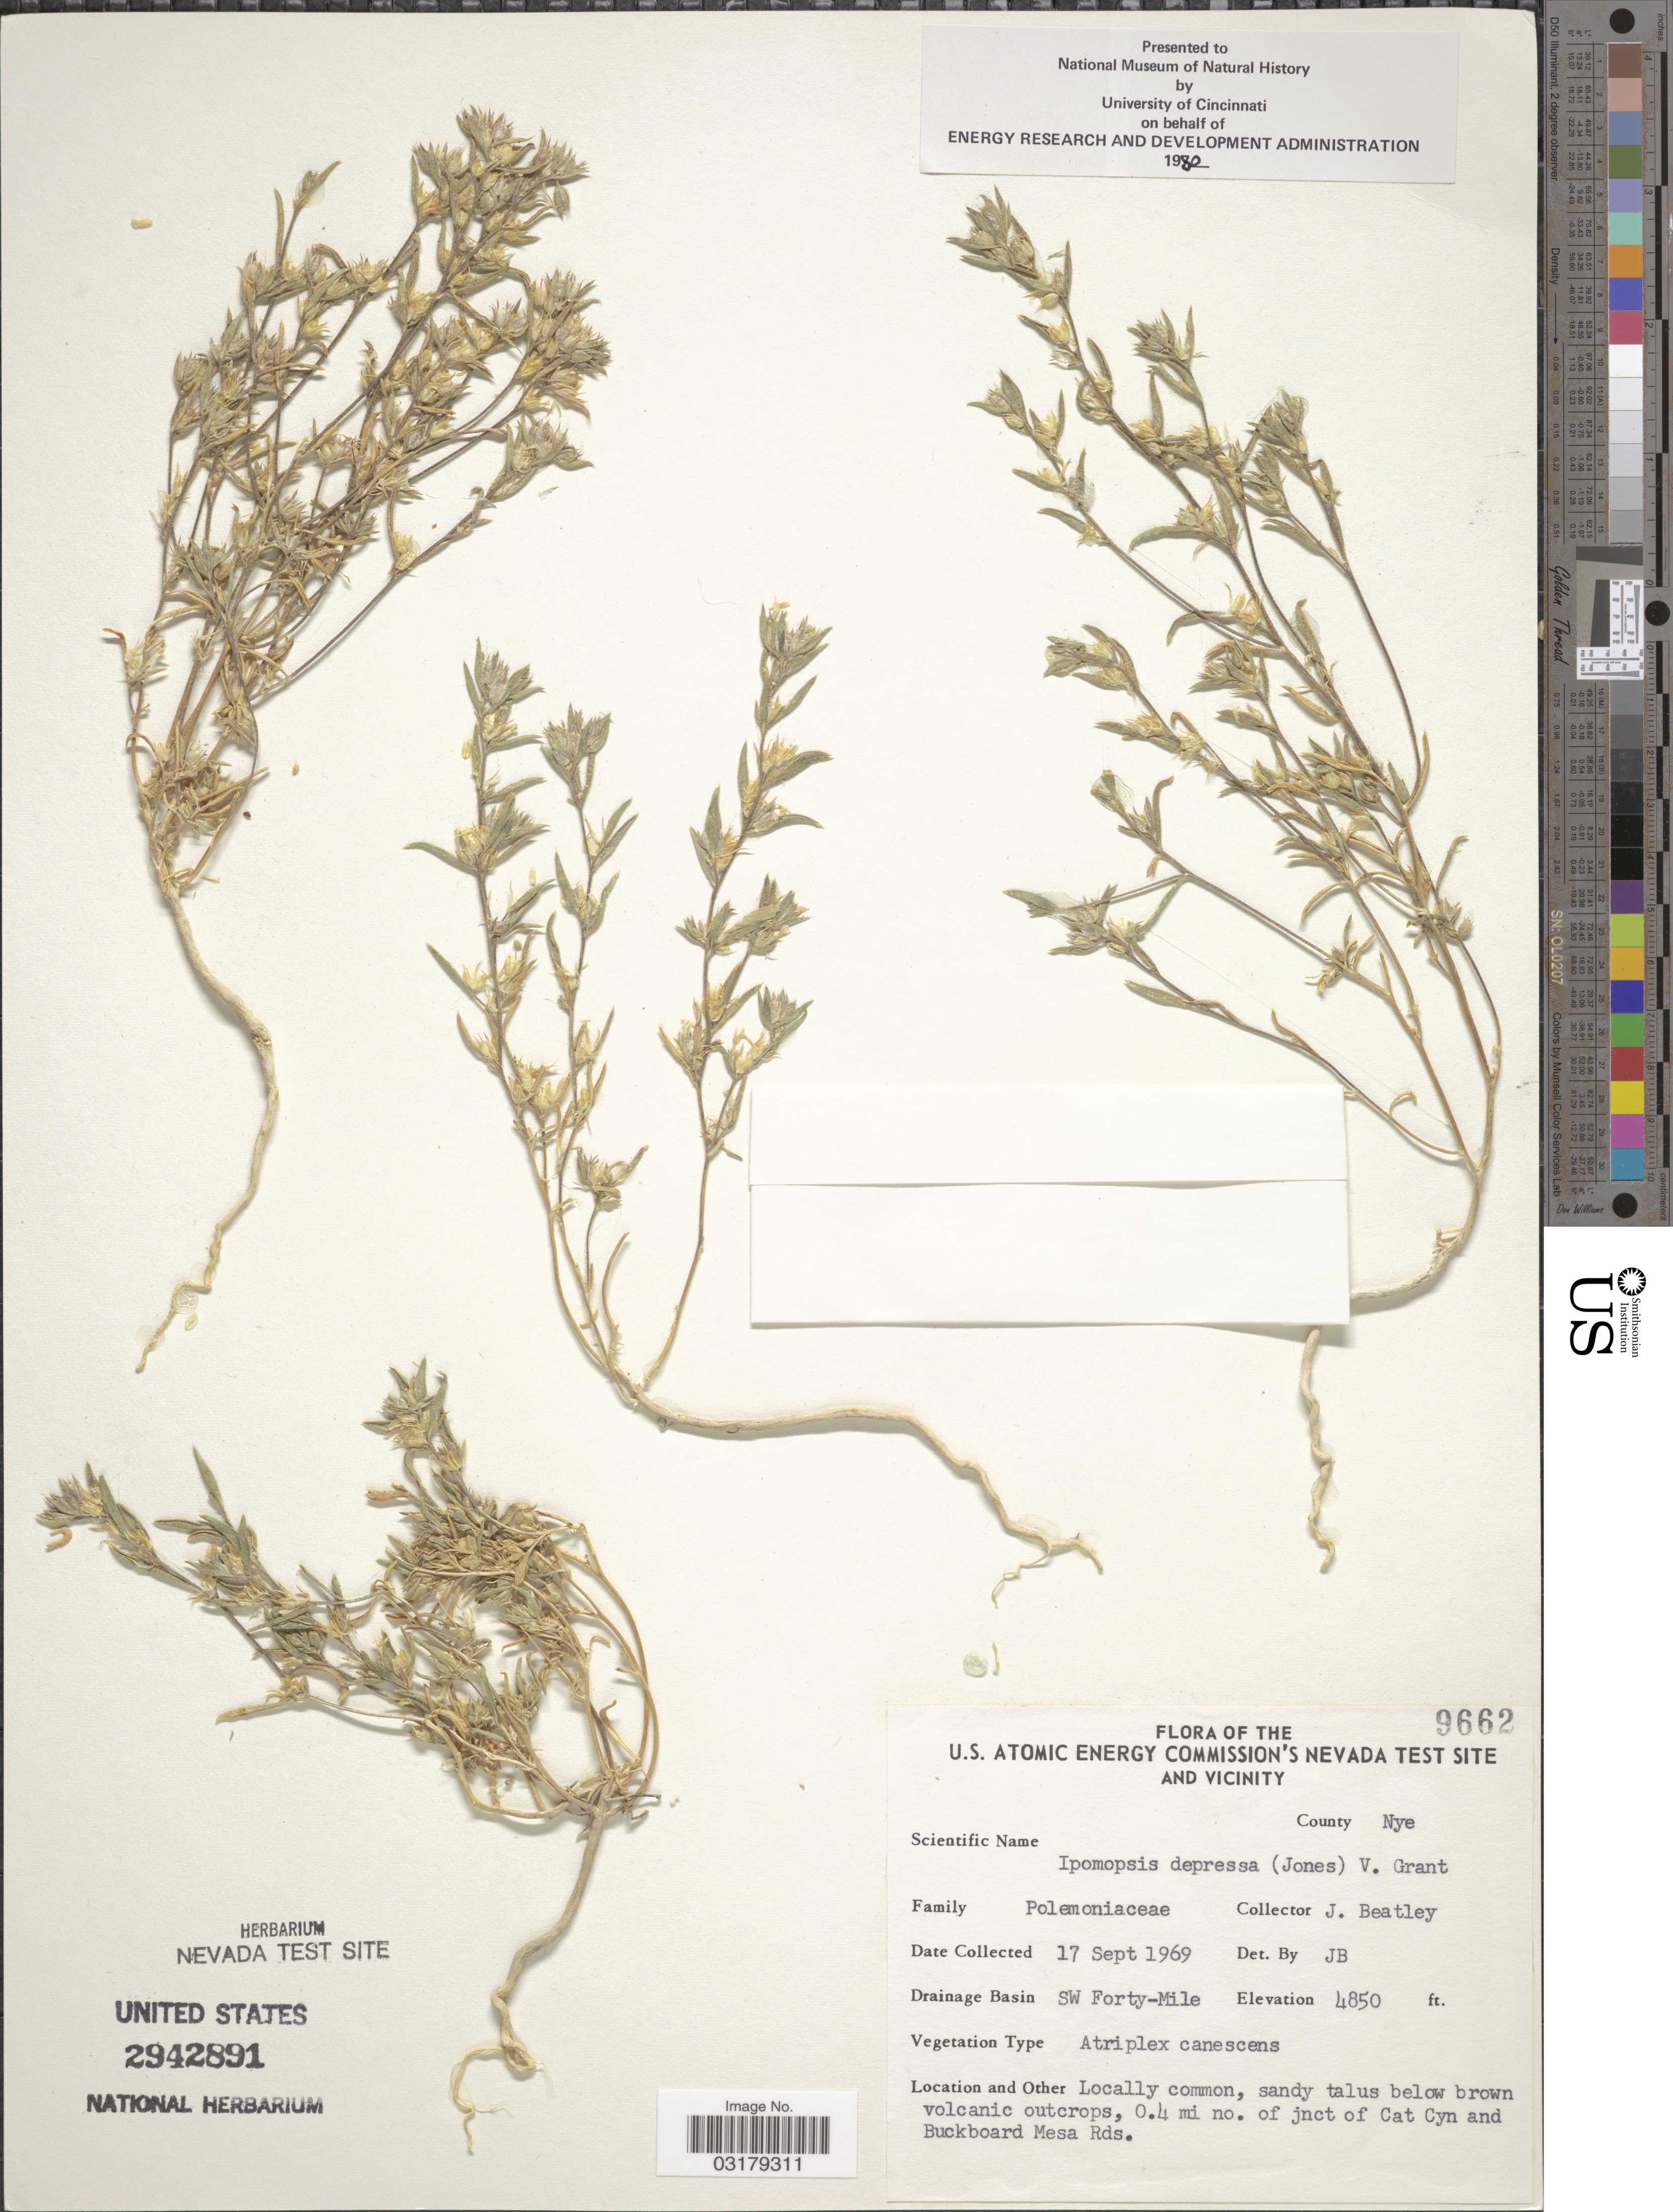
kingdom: Plantae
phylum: Tracheophyta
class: Magnoliopsida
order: Ericales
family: Polemoniaceae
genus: Ipomopsis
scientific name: Ipomopsis depressa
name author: (M.E. Jones ex A. Gray) V.E. Grant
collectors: J. C. Beatley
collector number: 9662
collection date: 1969-09-17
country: United States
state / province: Nevada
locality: The U.S. Atomic Energy Commission's Nevada test site and vicinity. County Nye. Drainage Basin SW Forty-Mile. 0.4 mi no. of jnct of Cat Cyn and Buckboard Mesa Rds.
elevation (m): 1478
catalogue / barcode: US 2942891